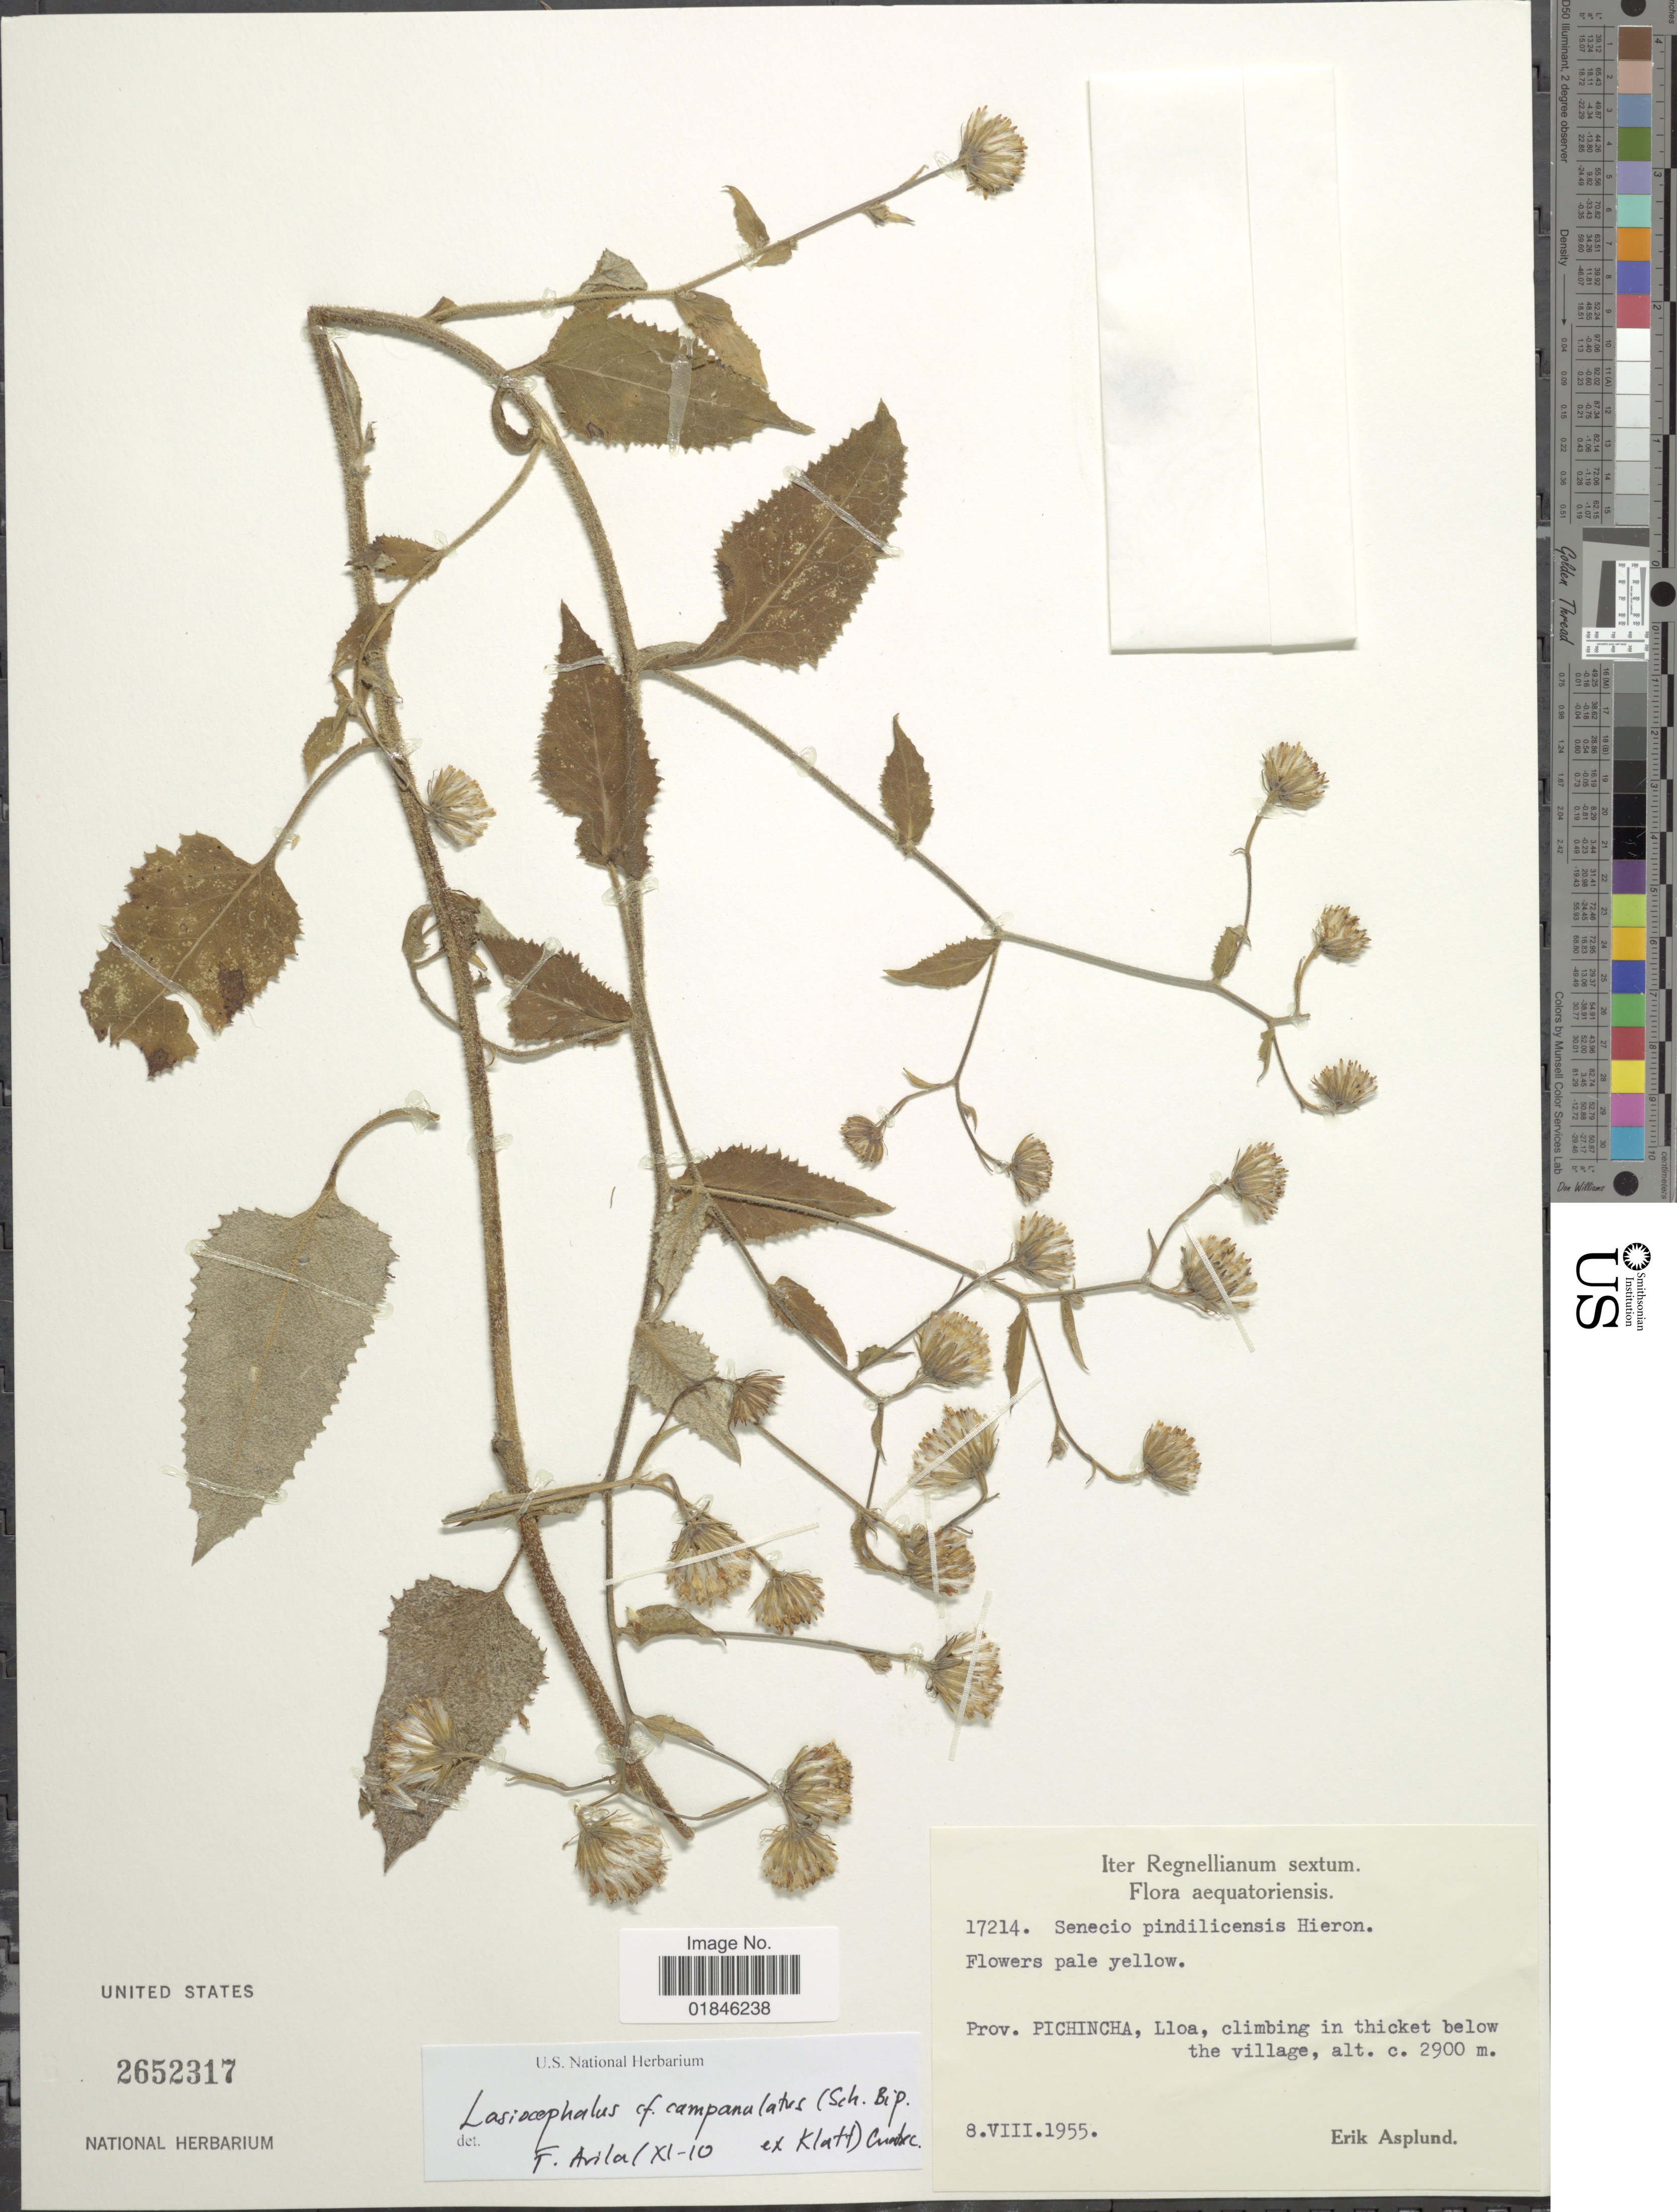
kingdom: Plantae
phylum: Tracheophyta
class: Magnoliopsida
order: Asterales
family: Asteraceae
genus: Senecio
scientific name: Senecio betonicifolius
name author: DC.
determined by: Salomon, Luciana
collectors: E. Asplund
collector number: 17214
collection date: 1955-08-08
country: Ecuador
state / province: Pichincha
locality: Prov. Pichincha, Lloa, climbing in thicket below the village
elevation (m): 2900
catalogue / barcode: US 2652317